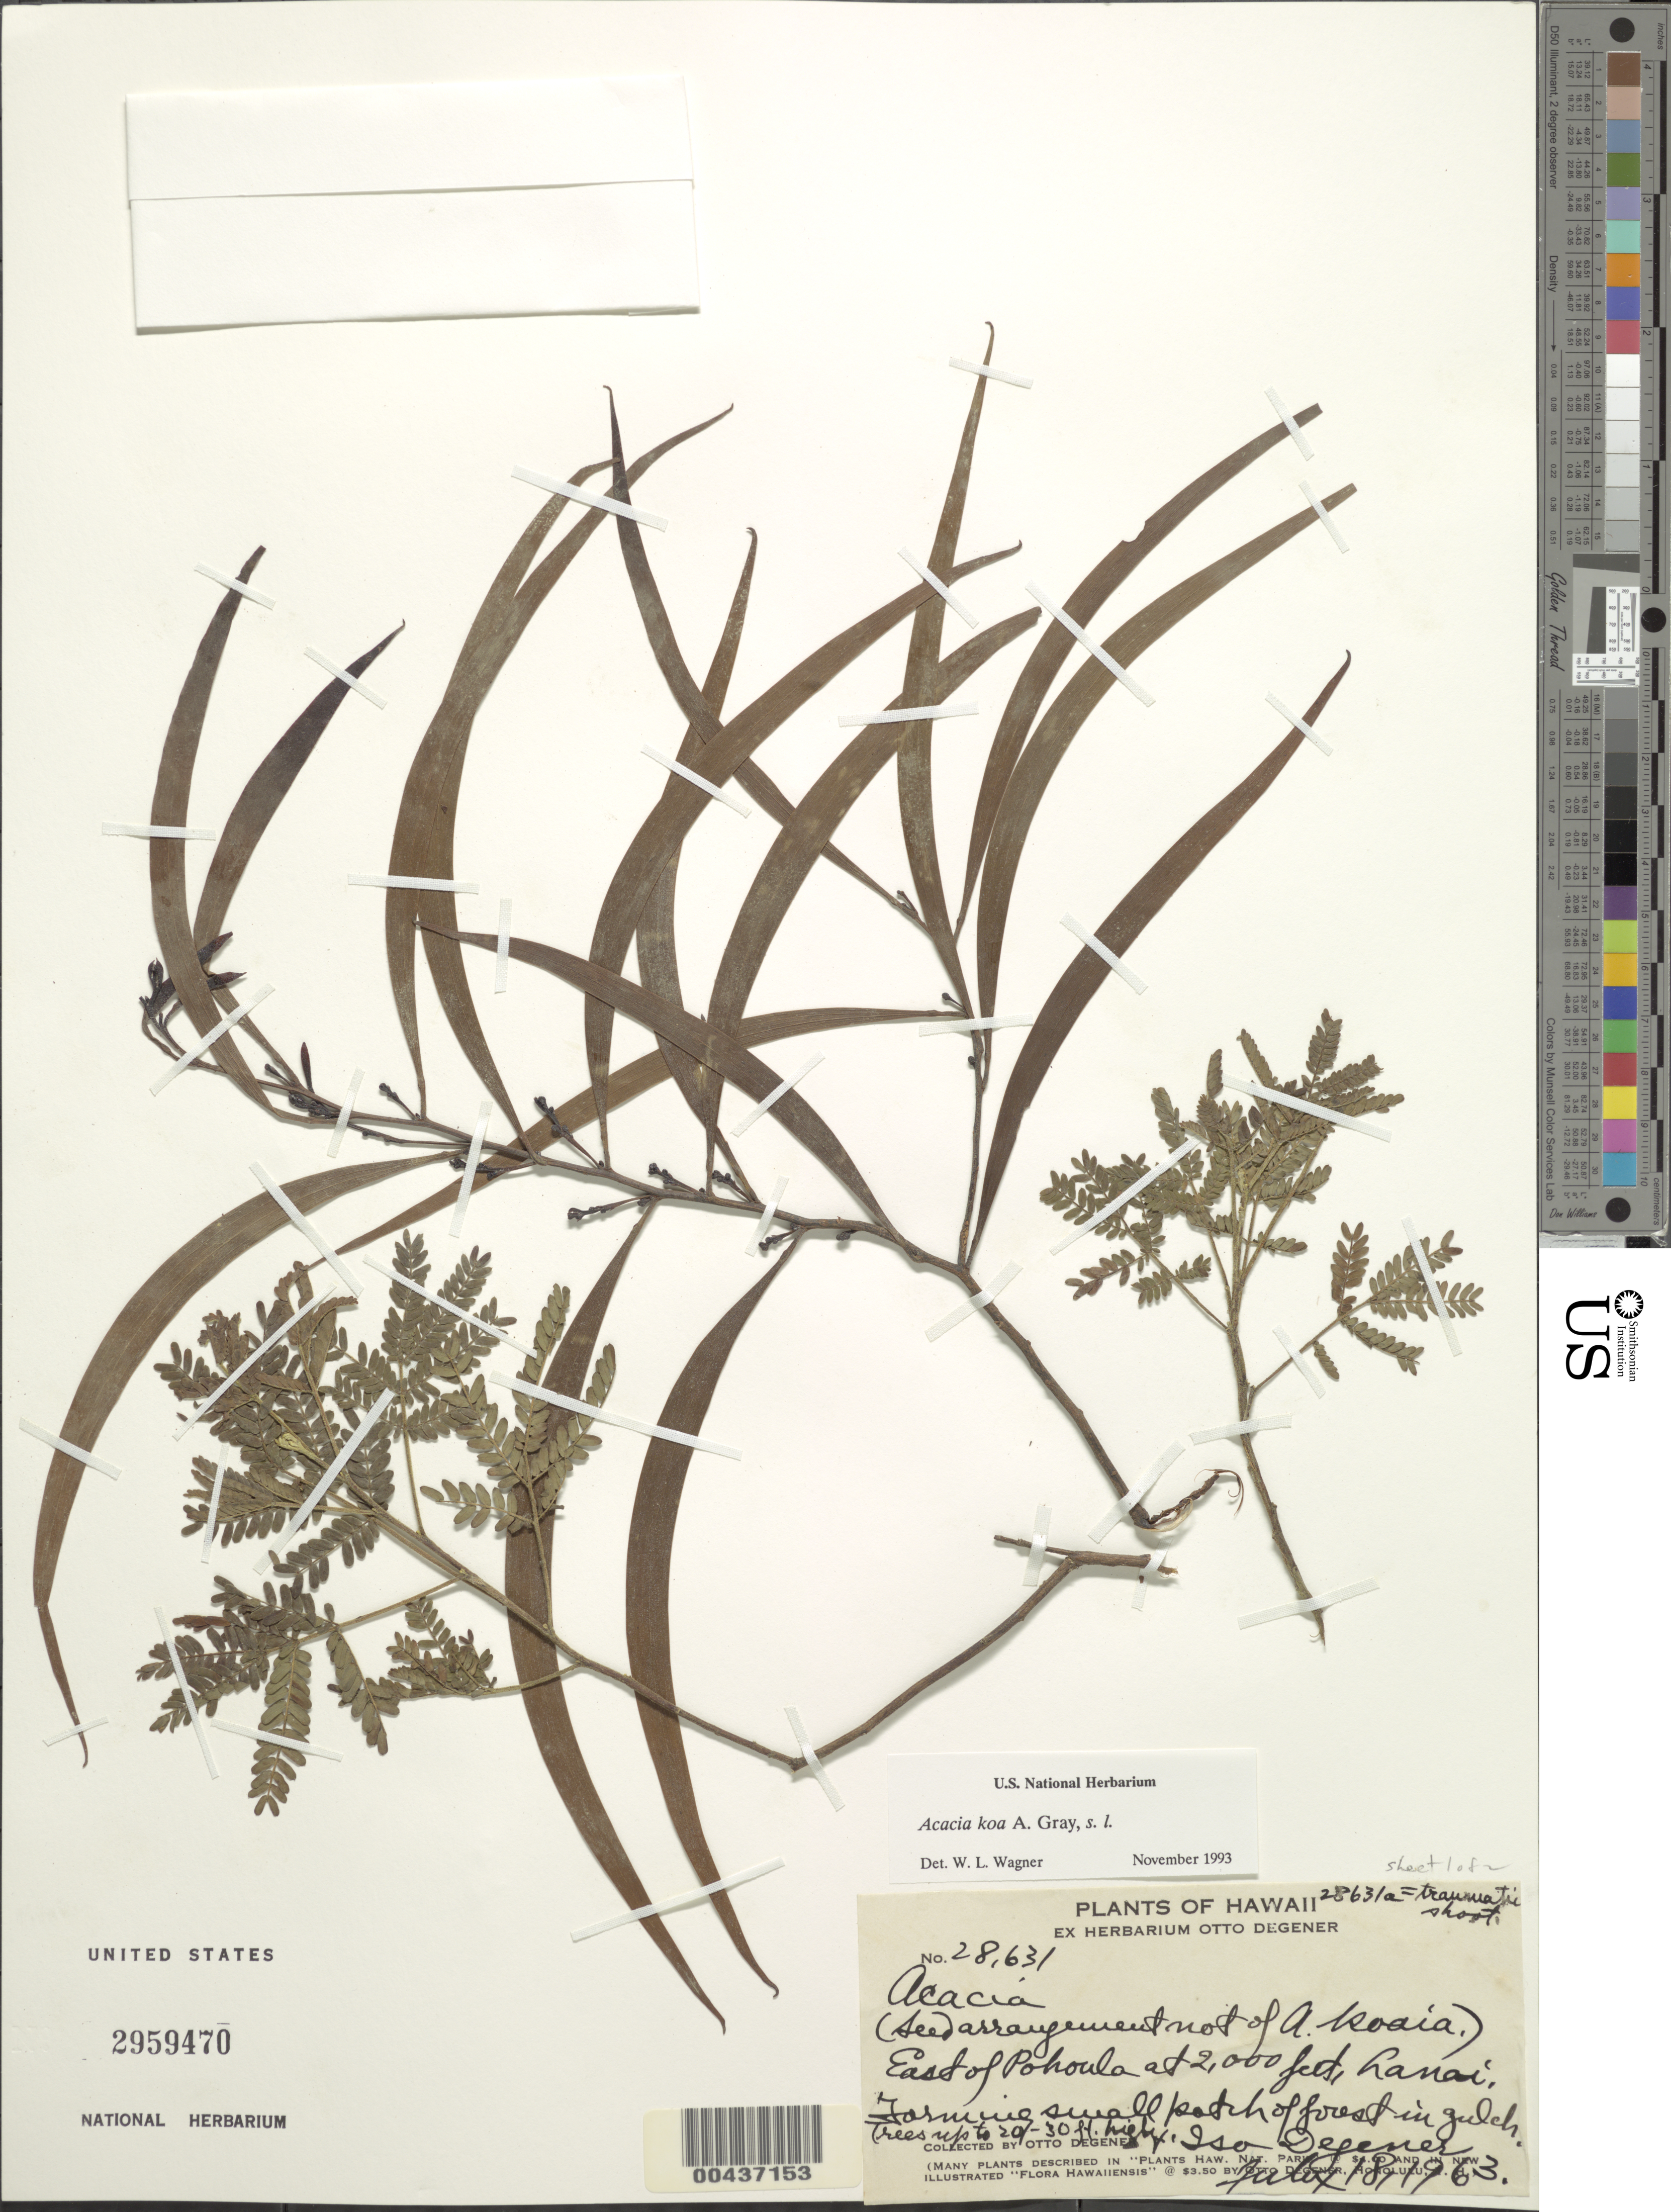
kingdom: Plantae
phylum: Tracheophyta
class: Magnoliopsida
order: Fabales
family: Fabaceae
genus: Acacia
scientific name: Acacia koa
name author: A. Gray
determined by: Wagner, W. L., (BOT), Smithsonian Institution - National Museum of Natural History (UNITED STATES)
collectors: O. Degener & I. Degener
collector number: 28631a, 1of2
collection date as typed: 18 Jul 1963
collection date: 1963-07-18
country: United States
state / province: Hawaii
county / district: Maui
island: Lana'i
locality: East of Pohoula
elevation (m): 610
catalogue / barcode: US 2959470